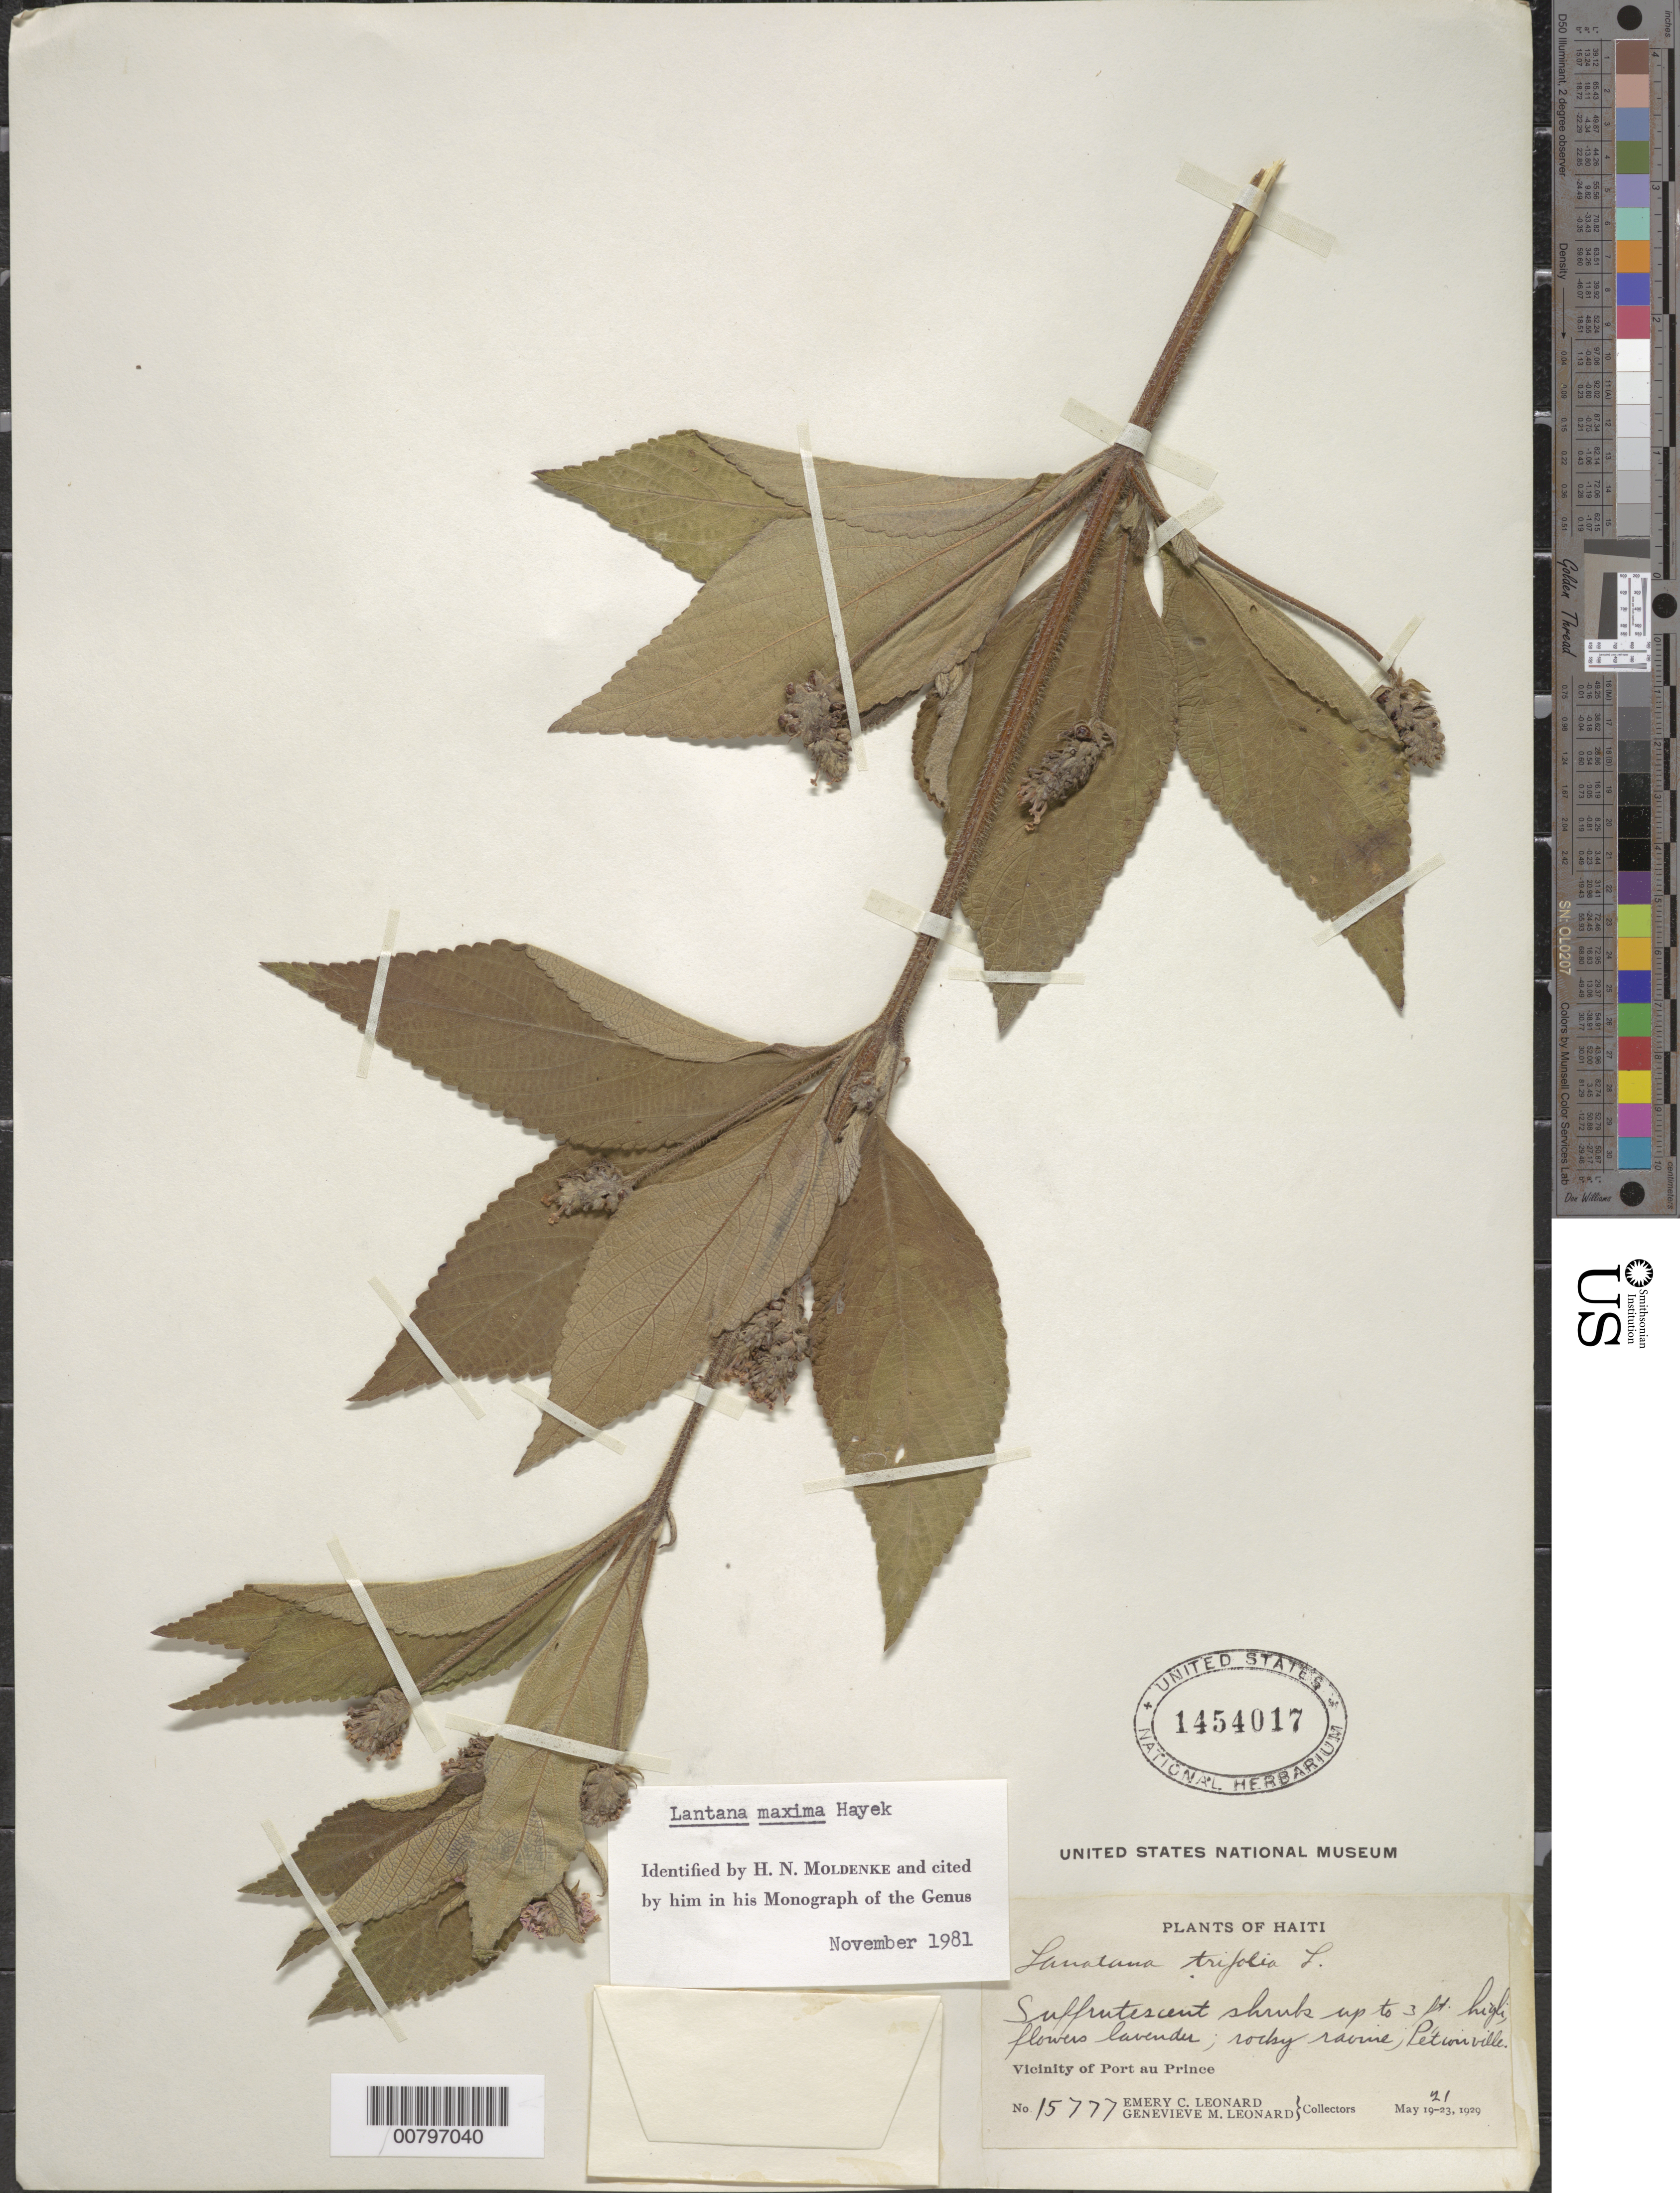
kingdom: Plantae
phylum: Tracheophyta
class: Magnoliopsida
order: Lamiales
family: Verbenaceae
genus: Lantana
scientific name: Lantana trifolia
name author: L.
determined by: Moldenke, H. N.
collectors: E. C. Leonard & G. M. Leonard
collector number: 15777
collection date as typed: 21 May 1929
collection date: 1929-05-21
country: Haiti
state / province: Ouest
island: Hispaniola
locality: Vicinity of Port au Prince, Petionville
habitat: Rocky ravine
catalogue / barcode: US 1454017